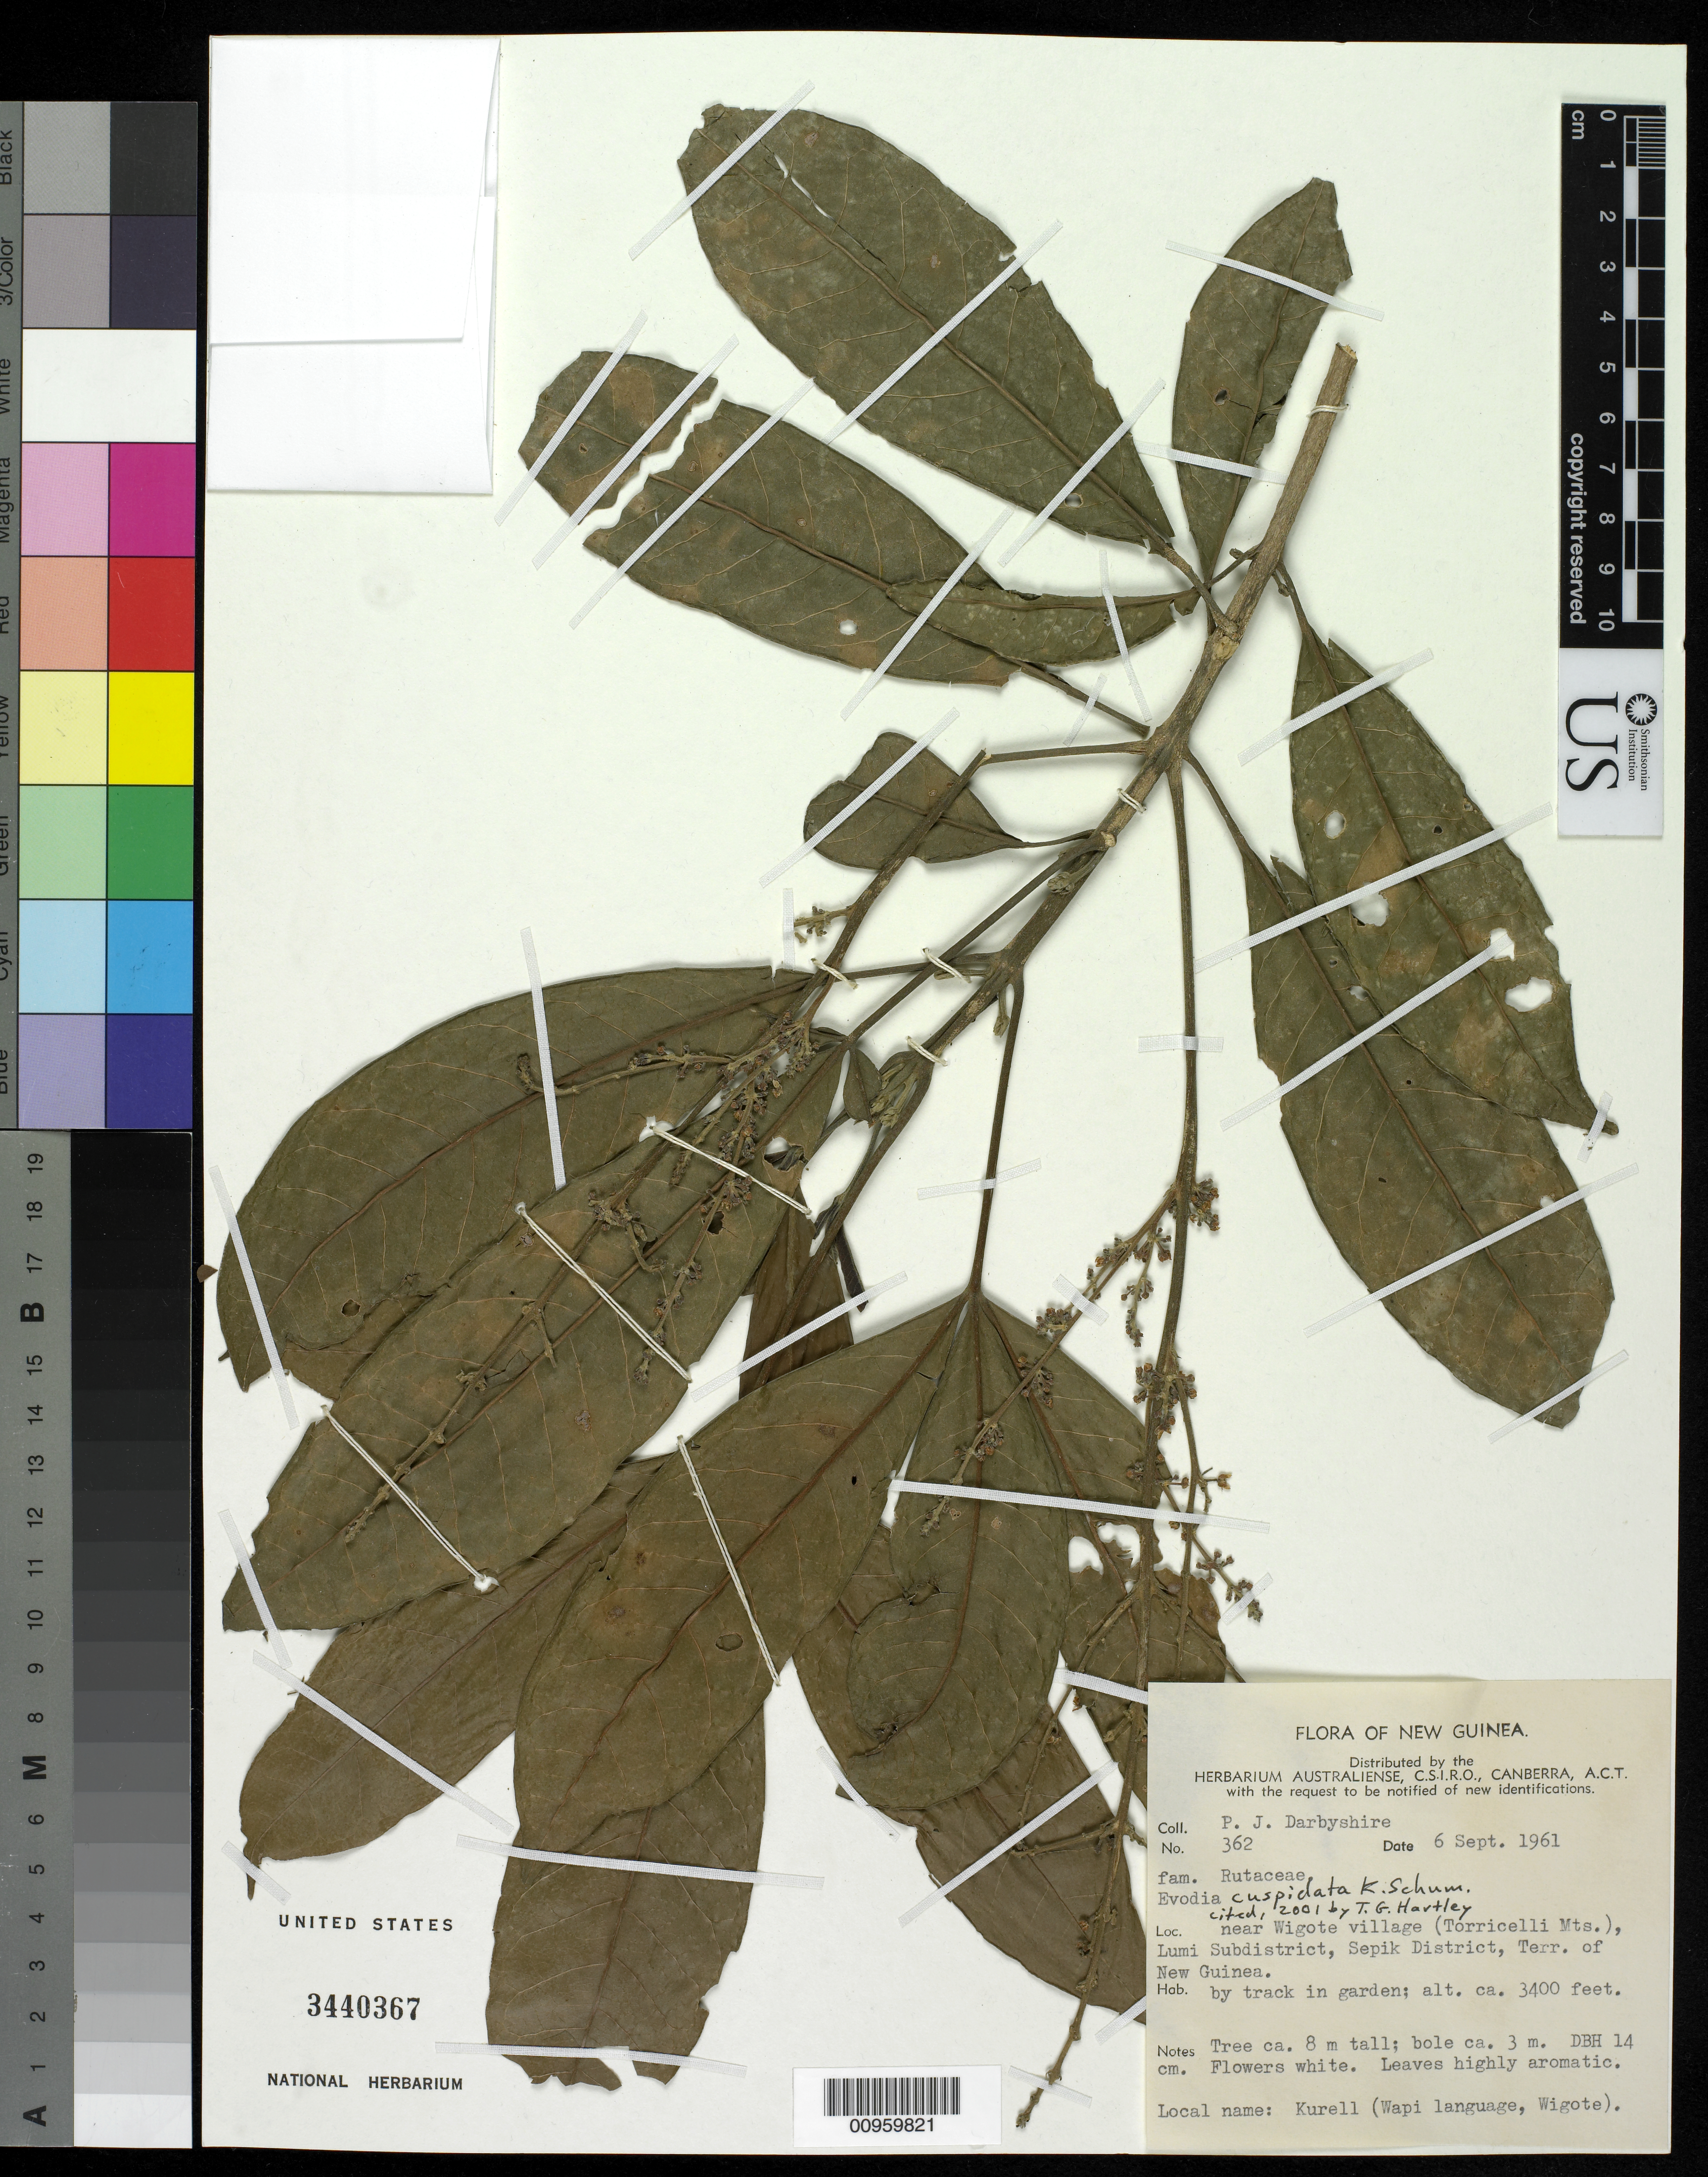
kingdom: Plantae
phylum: Tracheophyta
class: Magnoliopsida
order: Sapindales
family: Rutaceae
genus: Euodia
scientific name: Euodia cuspidata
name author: K. Schum.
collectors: P. Darbyshire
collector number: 362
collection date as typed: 06 Sep 1961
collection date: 1961-09-06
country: Papua New Guinea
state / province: Sandaun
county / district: Lumi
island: New Guinea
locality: Torricelli Mts., nr. Wigote village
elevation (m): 1036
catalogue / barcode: US 3440367